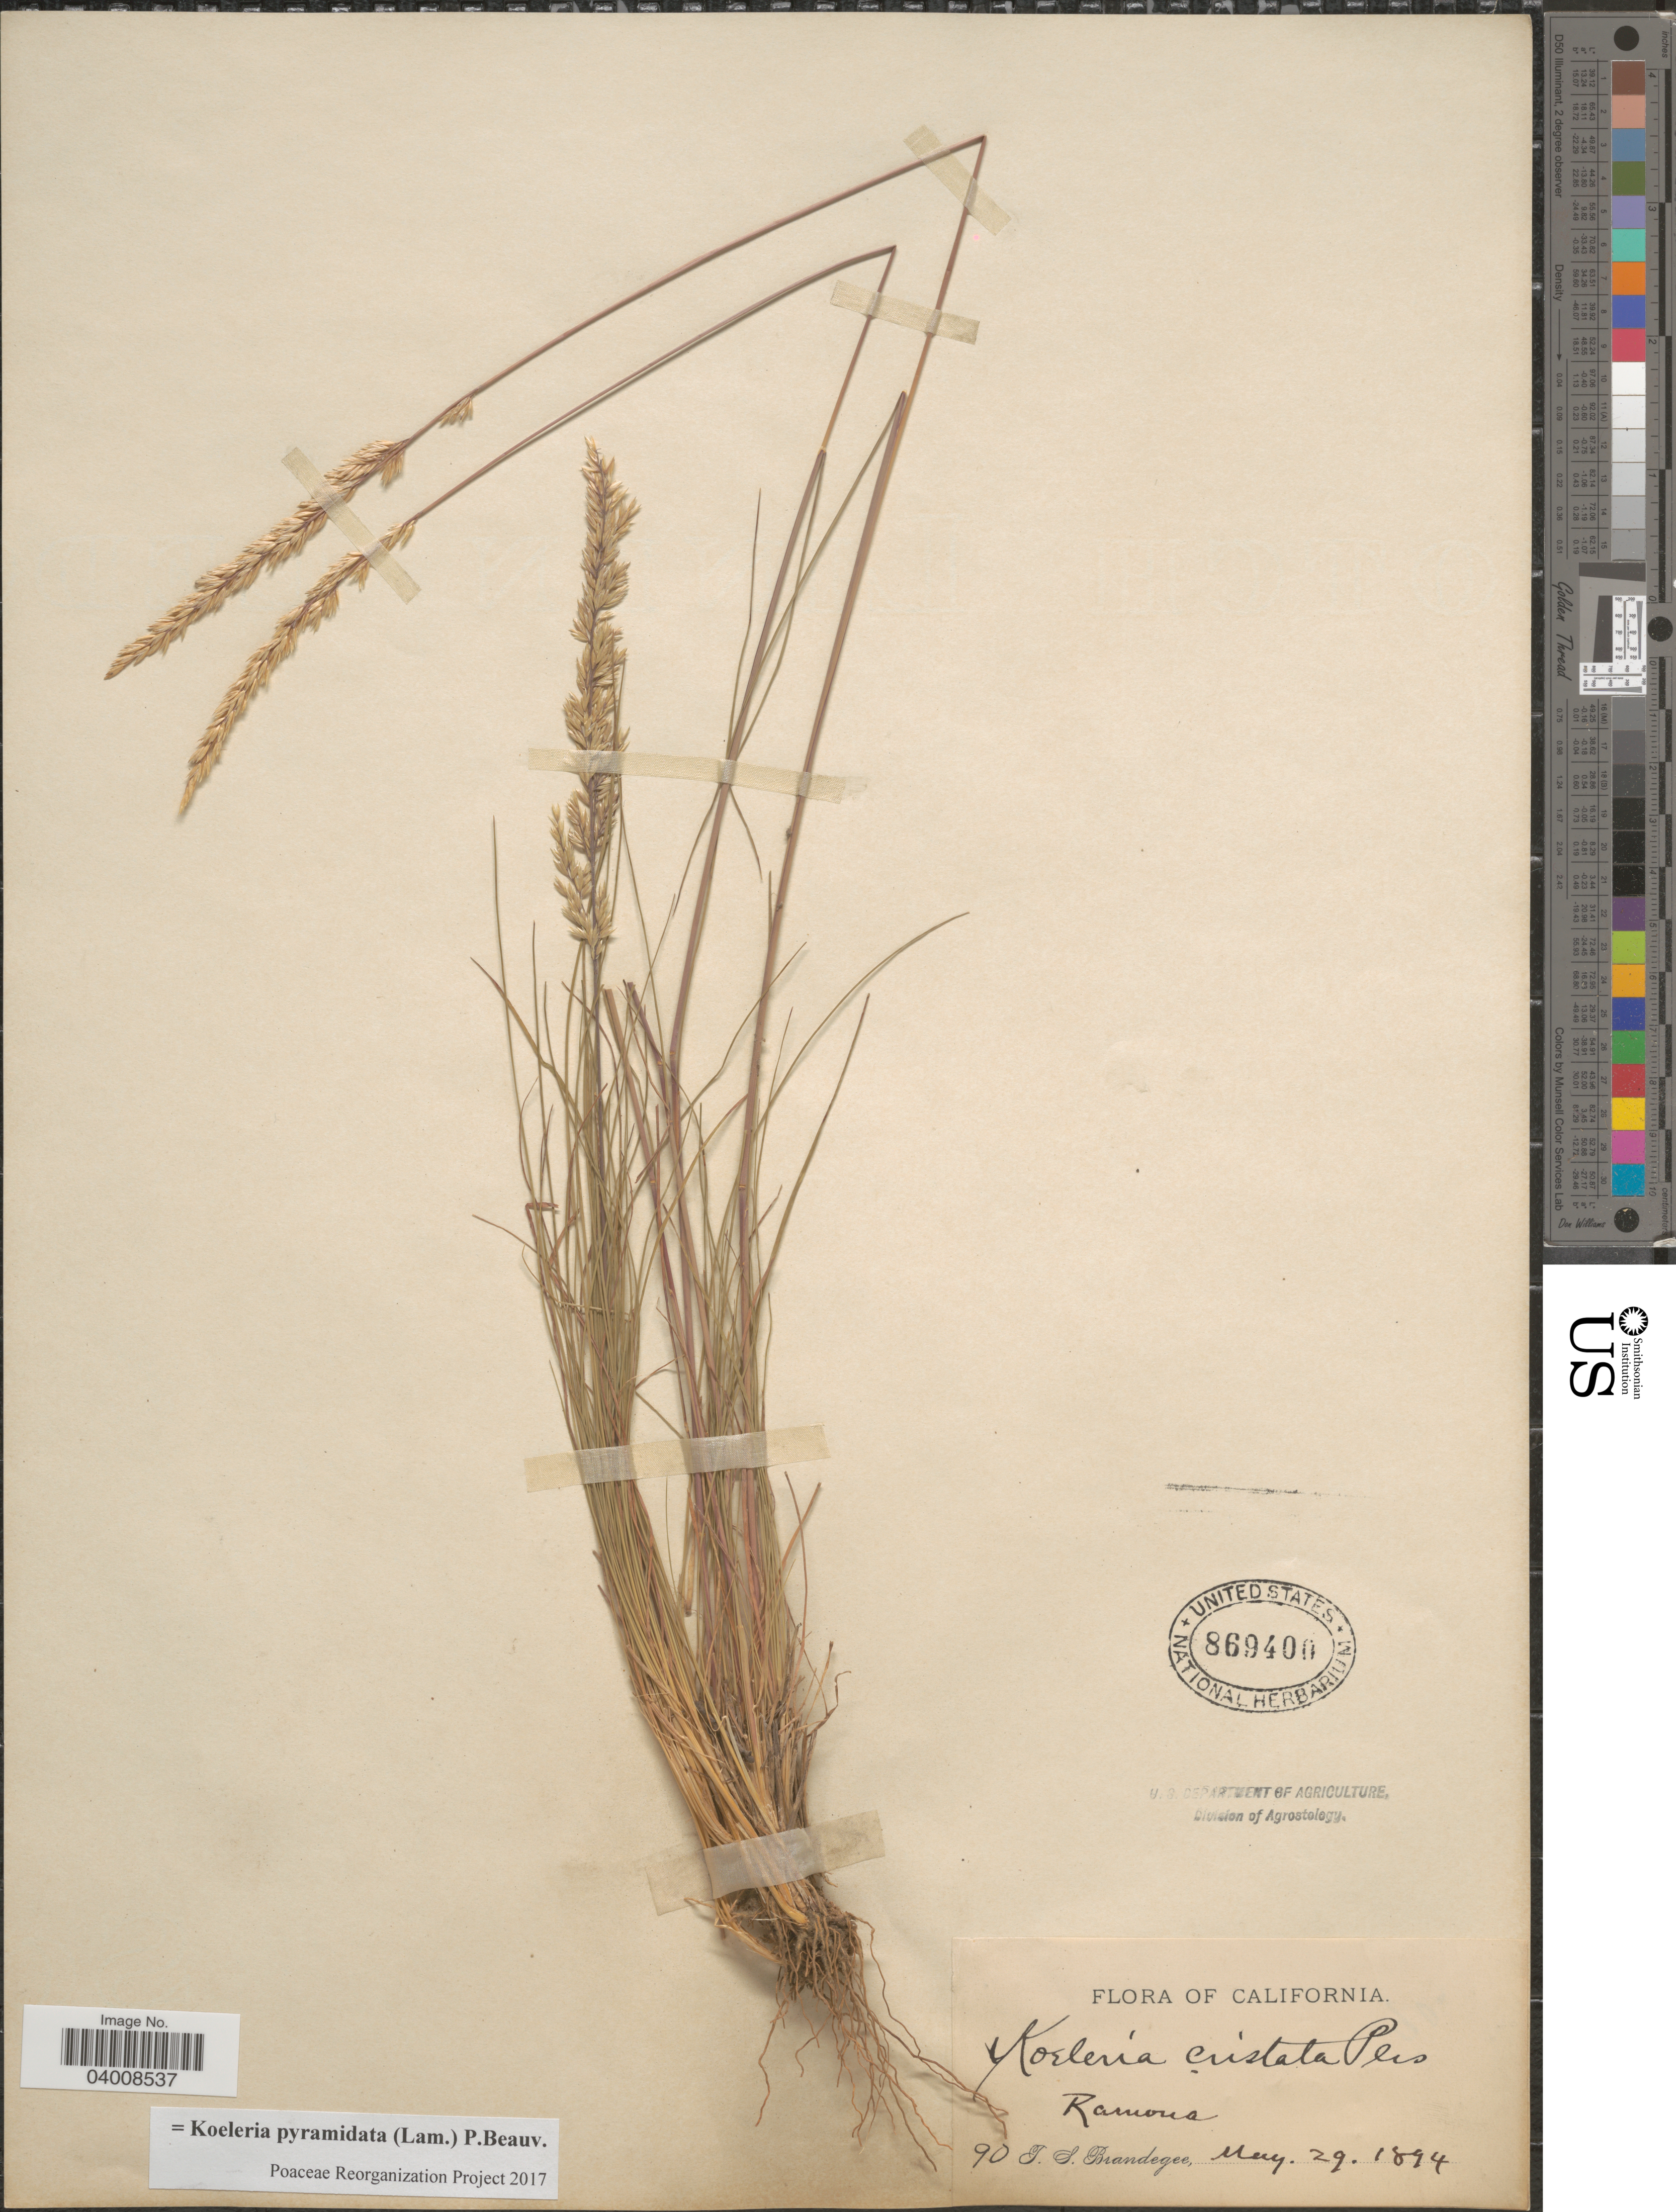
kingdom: Plantae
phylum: Tracheophyta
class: Liliopsida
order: Poales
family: Poaceae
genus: Koeleria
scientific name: Koeleria pyramidata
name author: (Lam.) P. Beauv.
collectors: T. S. Brandegee (herbarium)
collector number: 90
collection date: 1894-05-26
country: United States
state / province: California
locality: Ramona.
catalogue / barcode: US 869400